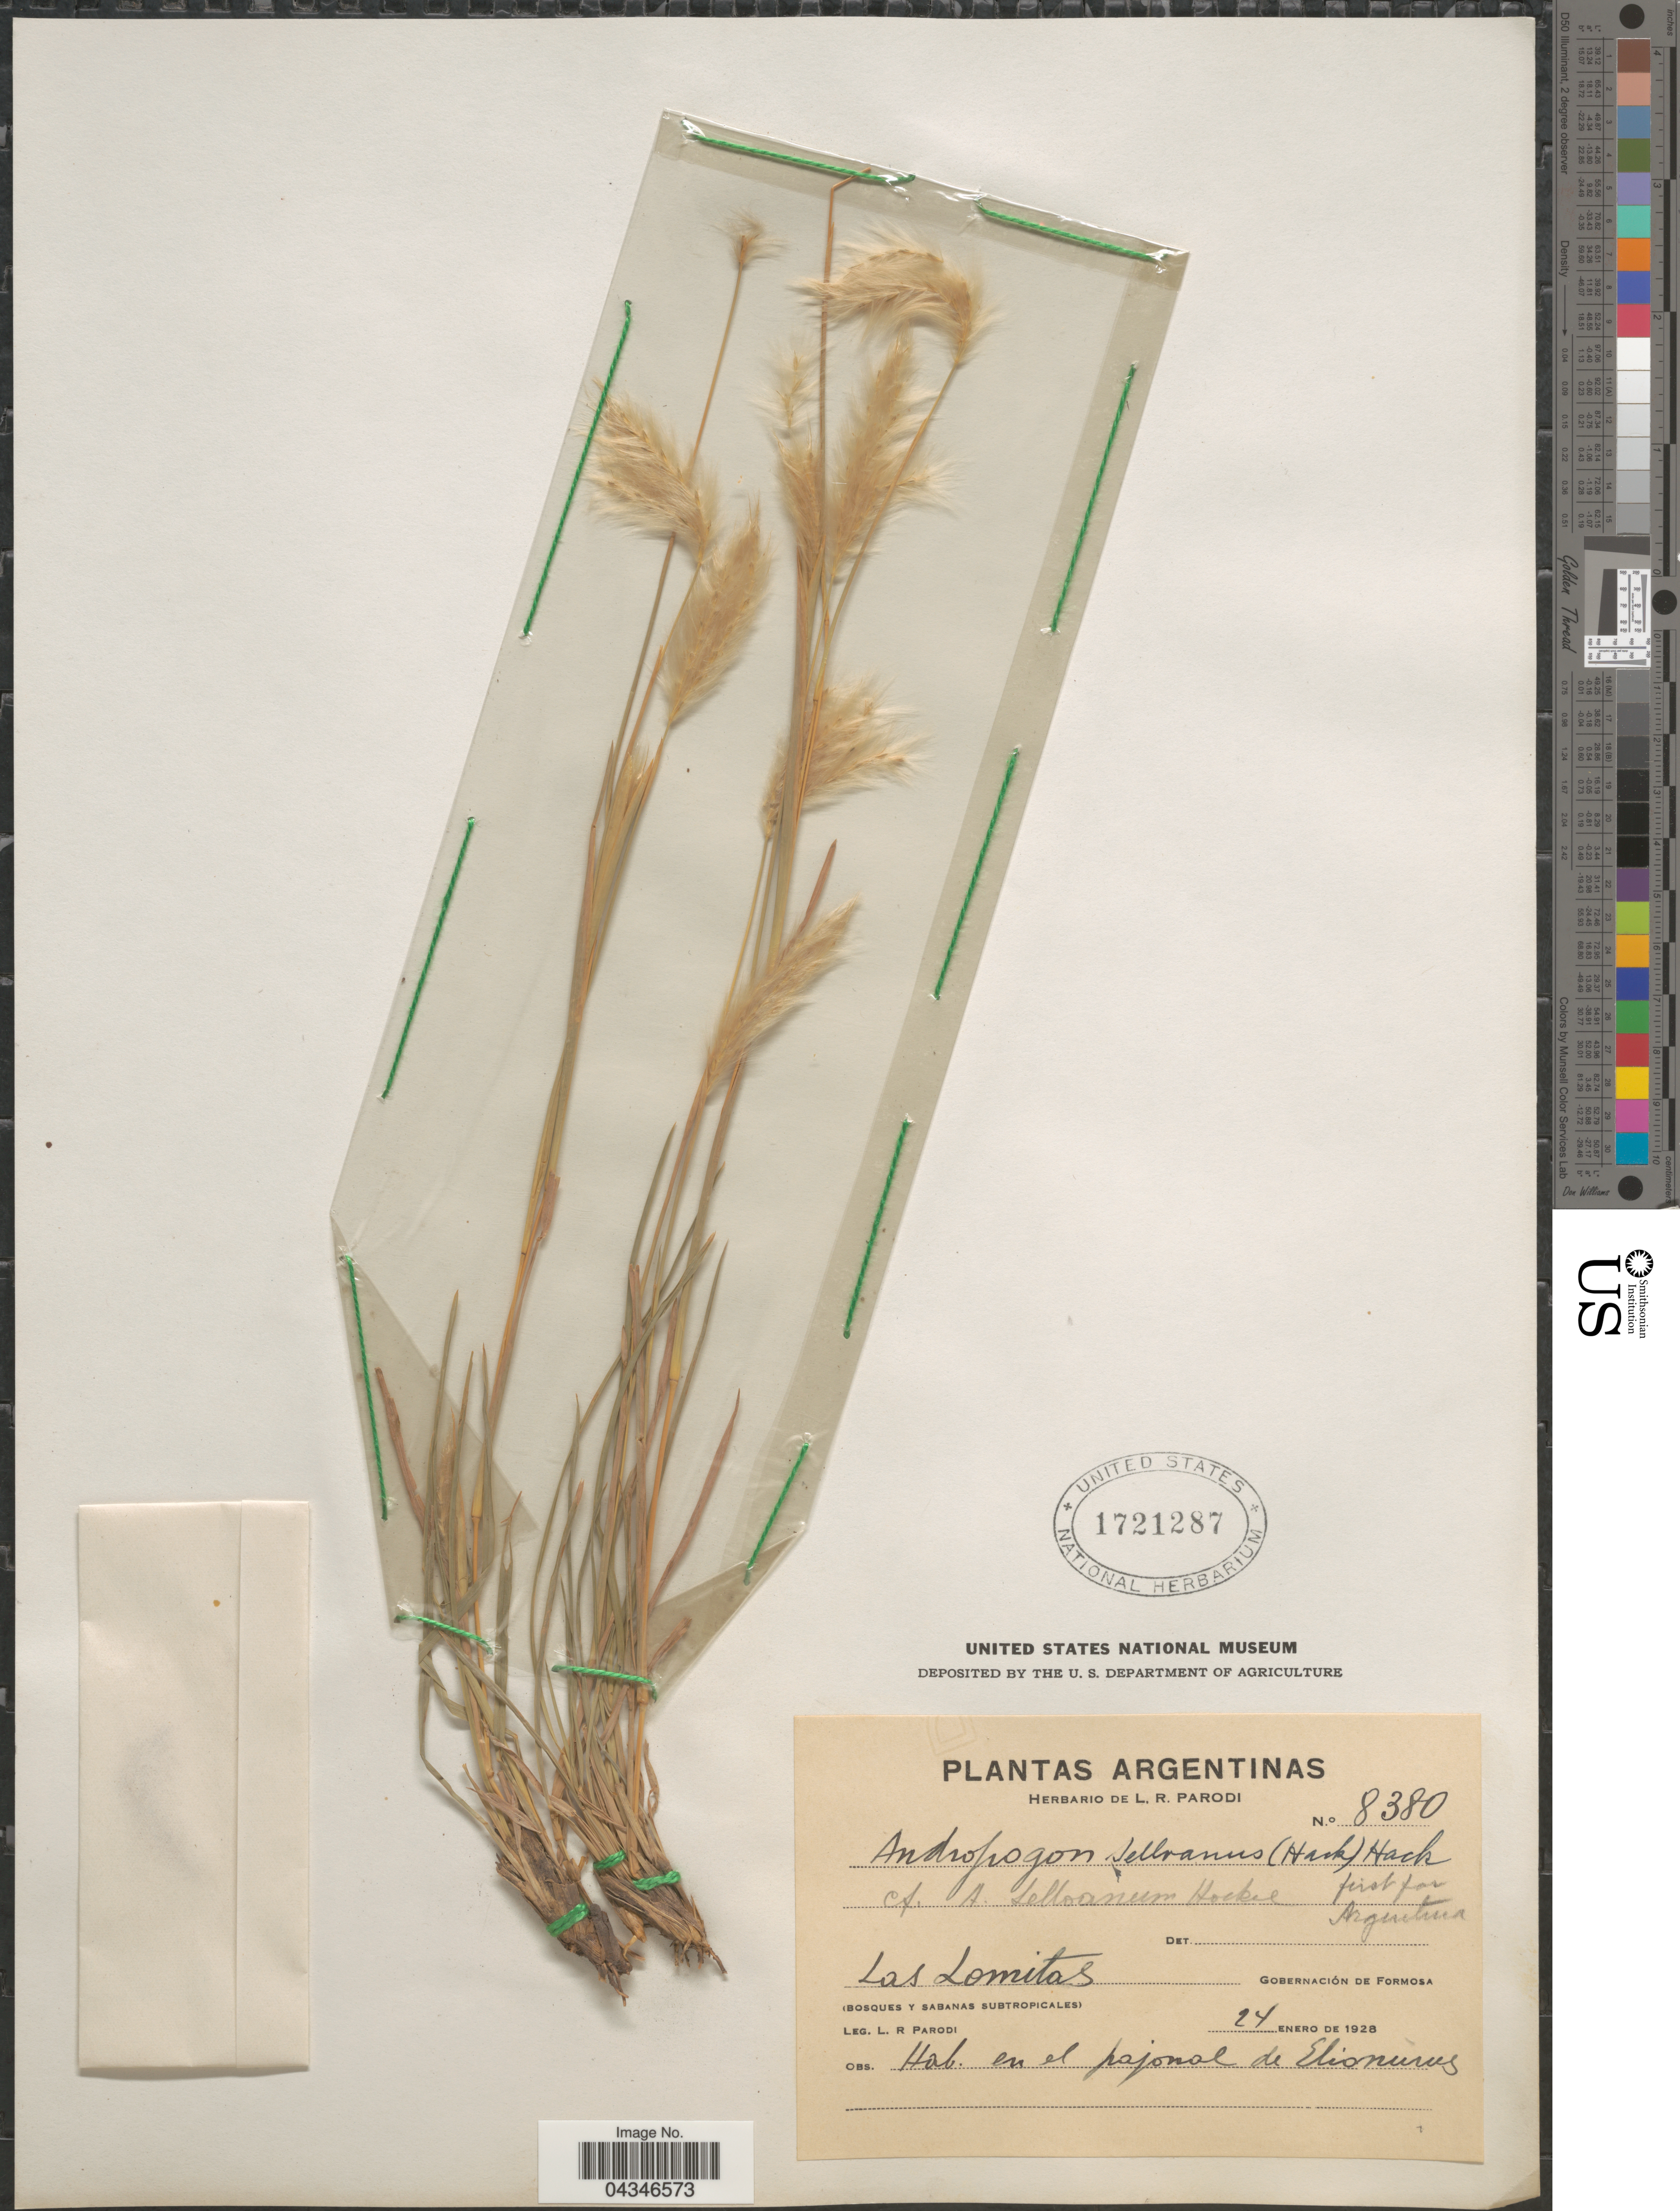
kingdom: Plantae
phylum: Tracheophyta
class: Liliopsida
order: Poales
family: Poaceae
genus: Andropogon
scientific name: Andropogon selloanus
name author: (Hack.) Hack.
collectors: L. R. Parodi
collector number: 8380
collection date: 1928-01-24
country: Argentina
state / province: Formosa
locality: Las Lomitas. Gobernación De Formosa.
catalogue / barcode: US 1721287